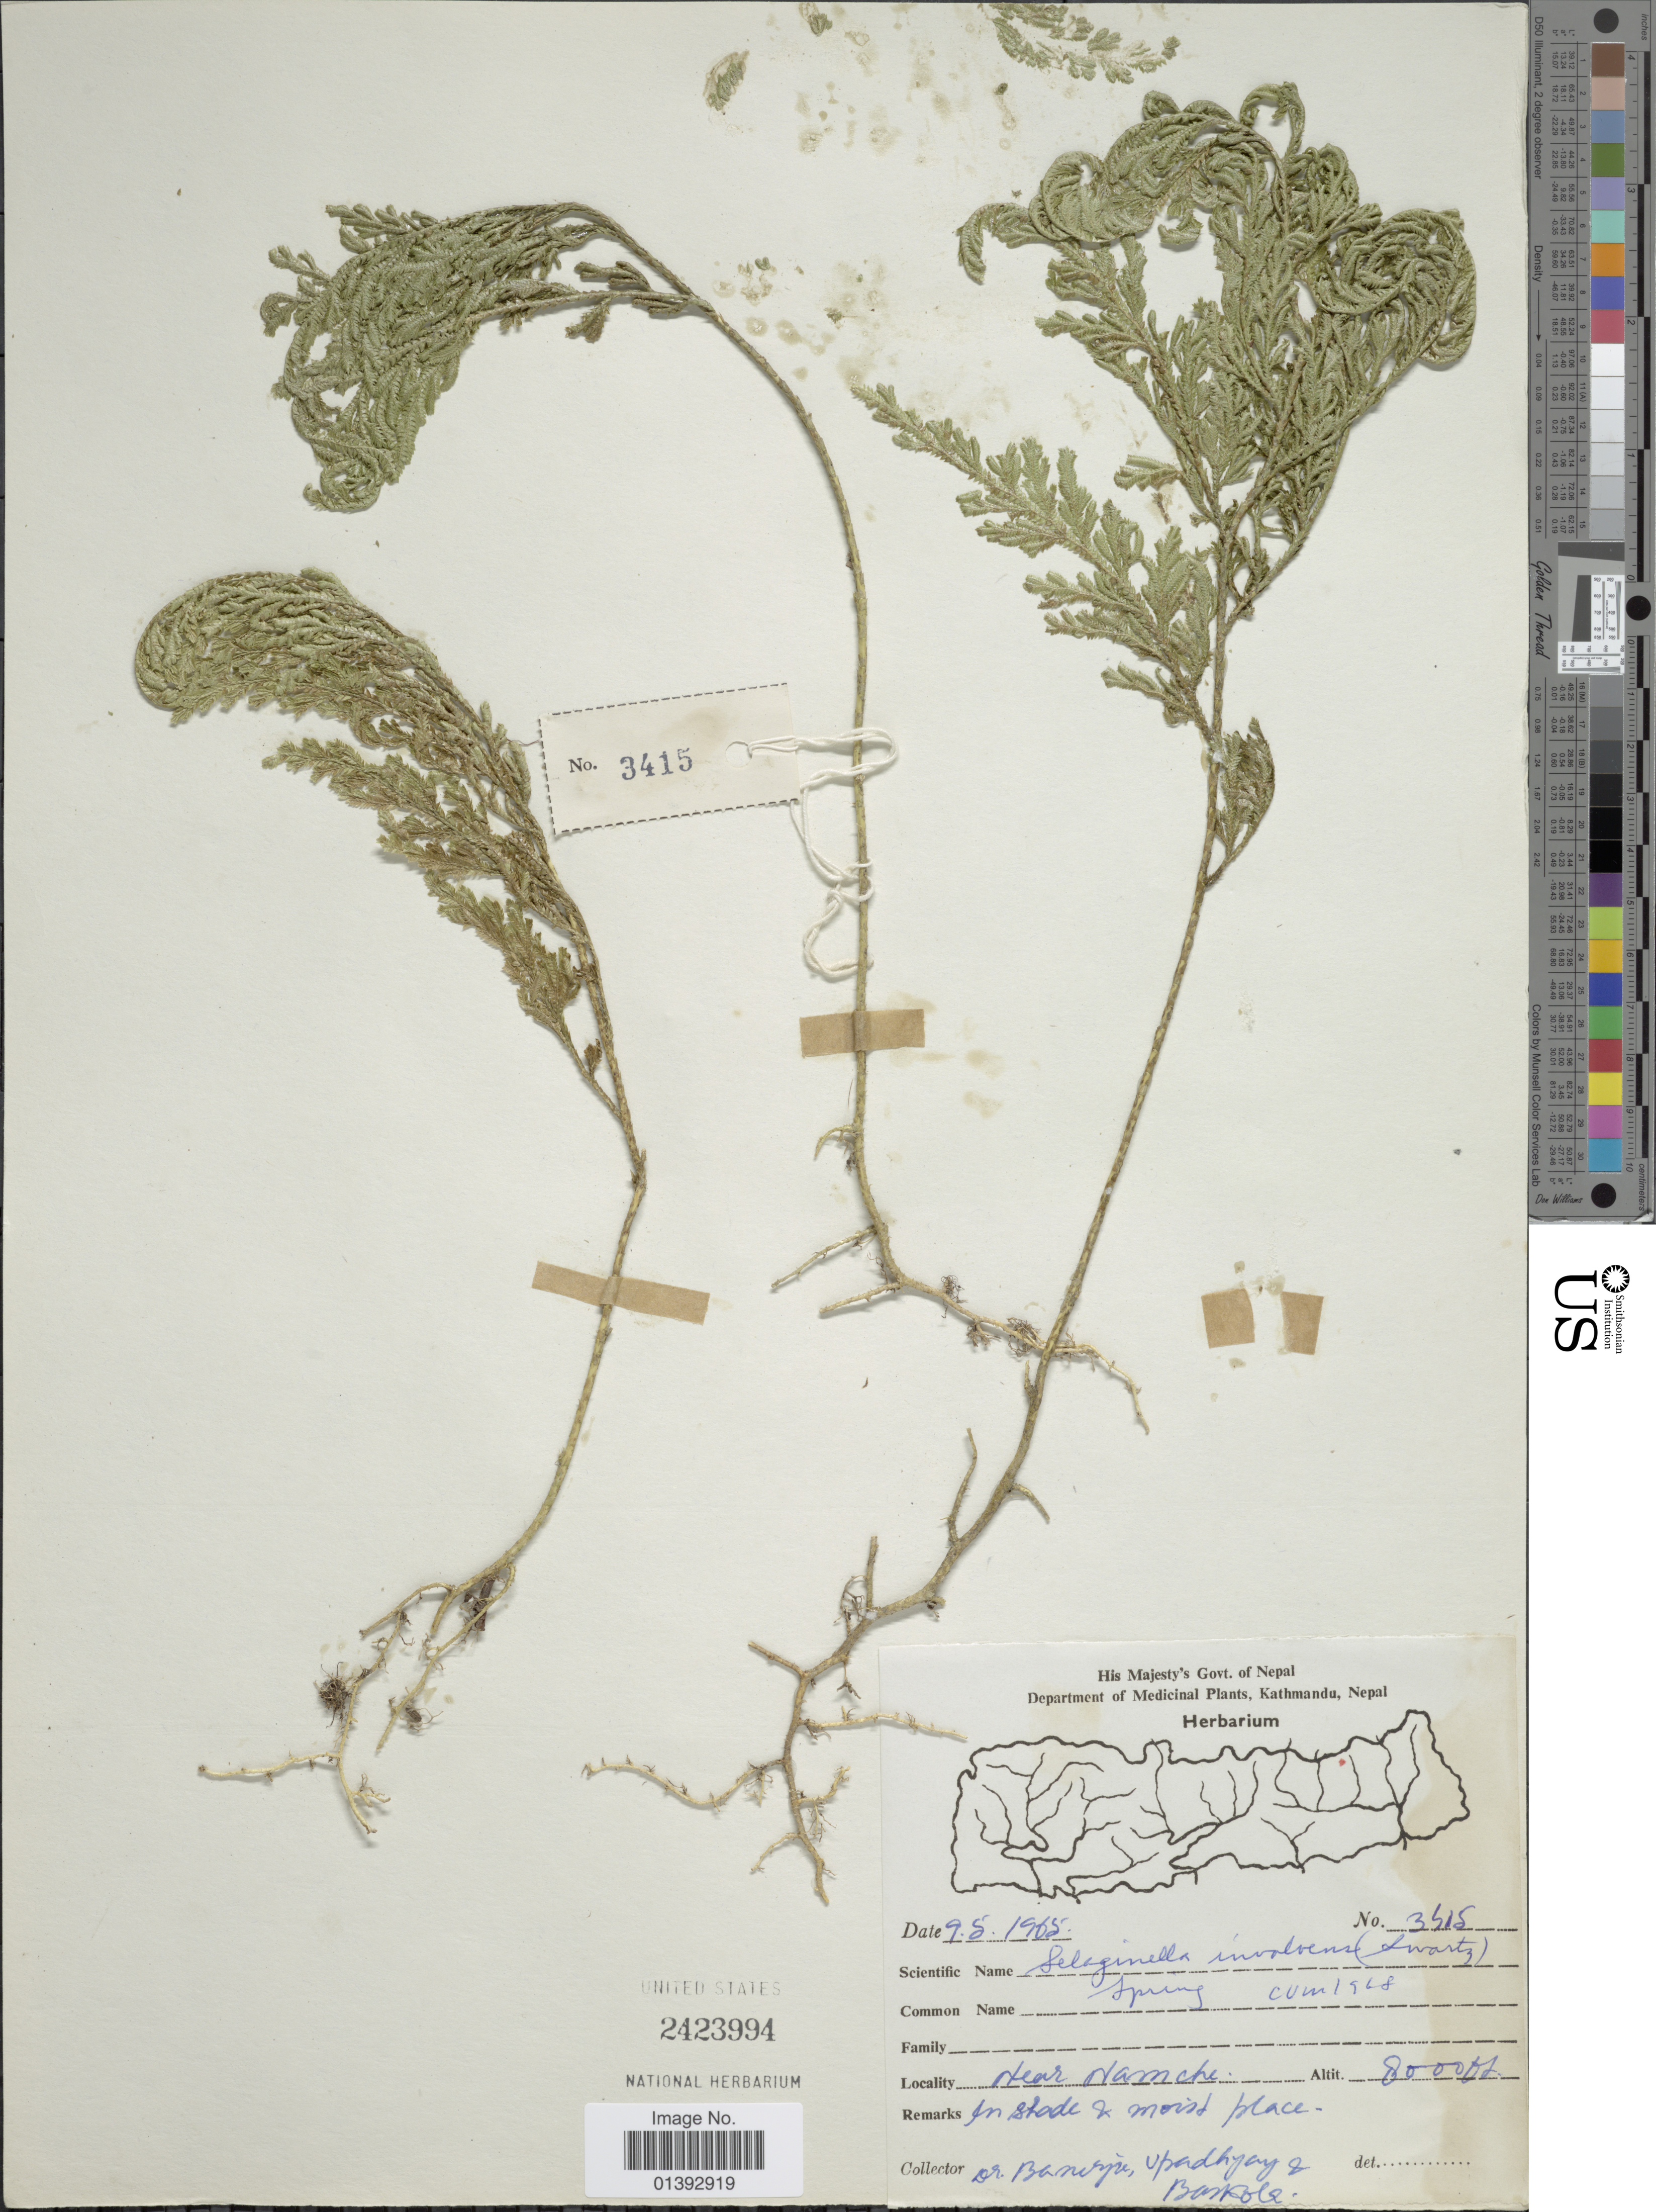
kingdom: Plantae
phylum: Tracheophyta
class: Lycopodiopsida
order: Selaginellales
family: Selaginellaceae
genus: Selaginella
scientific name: Selaginella involvens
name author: (Sw.) Spring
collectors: -. Banerjee, Upadhyay, -- & Baskola, --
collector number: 3515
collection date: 1965-05-09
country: Nepal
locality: Near Namche, in shade & moist place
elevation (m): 2438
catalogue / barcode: US 2423994